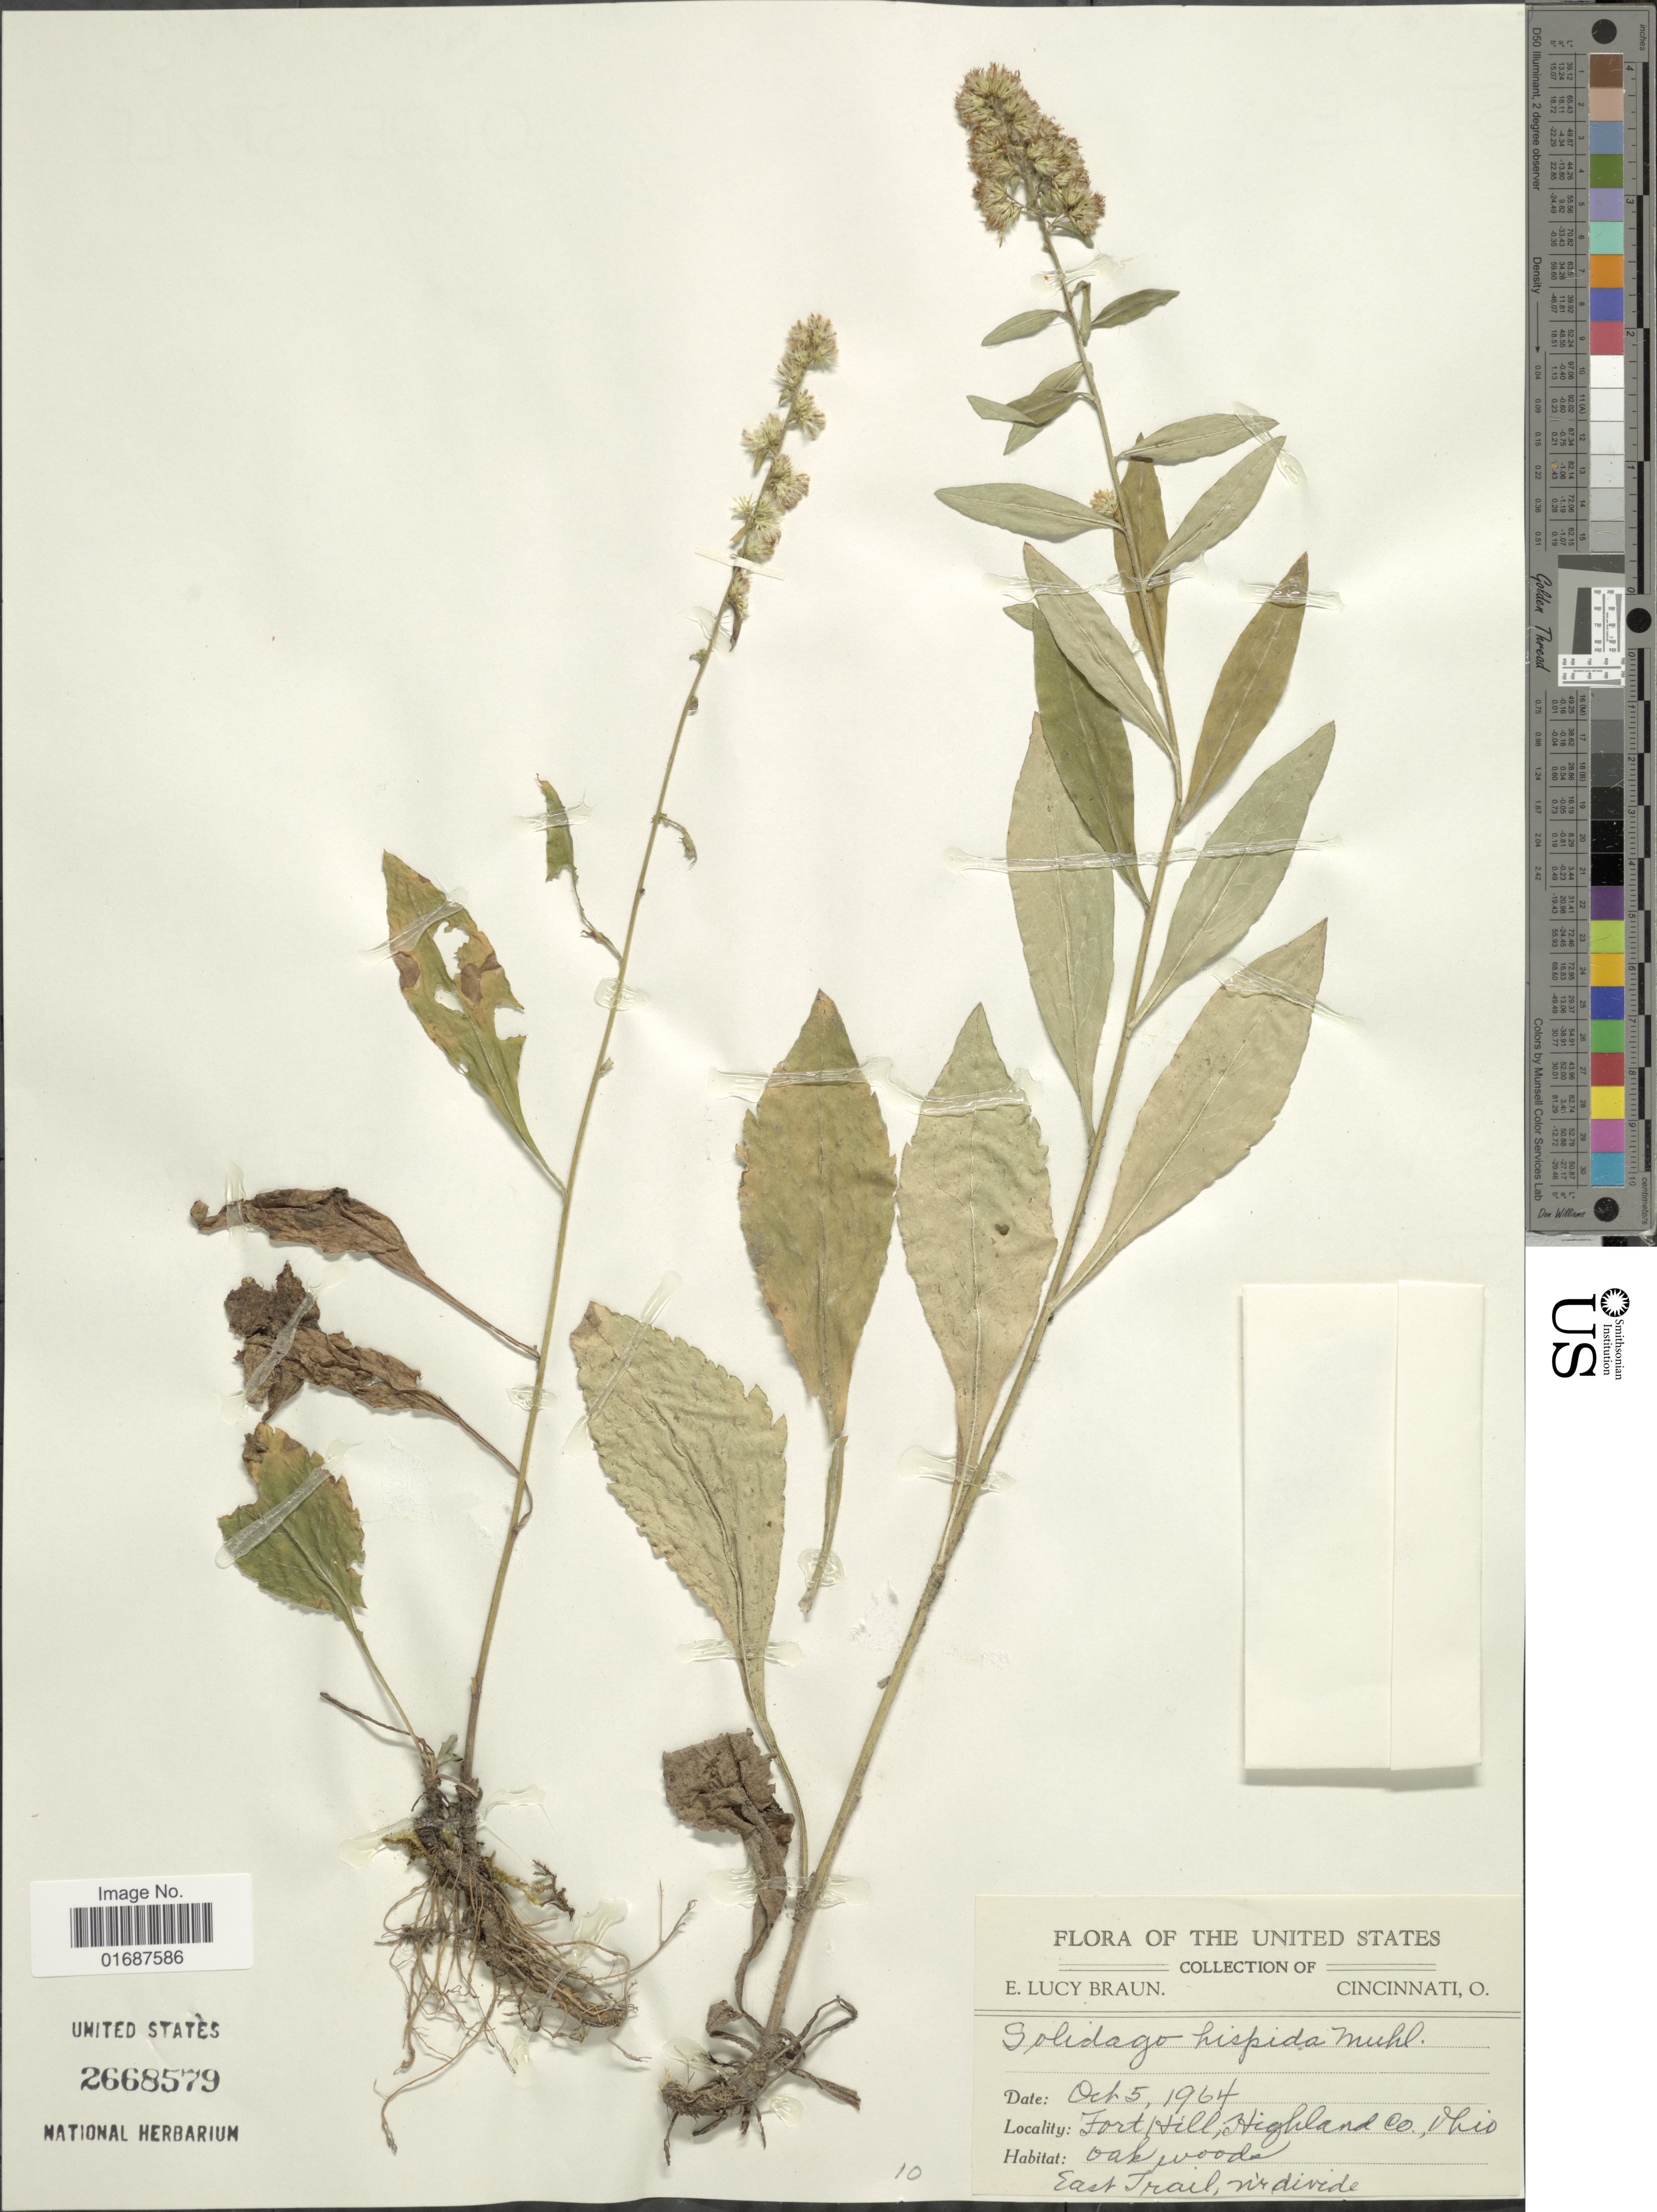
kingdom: Plantae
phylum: Tracheophyta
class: Magnoliopsida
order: Asterales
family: Asteraceae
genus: Solidago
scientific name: Solidago hispida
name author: Muhl. ex Willd.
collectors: E. L. Braun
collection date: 1964-10-05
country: United States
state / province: Ohio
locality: Fort Hill, Highland Co. East Trail, nr divide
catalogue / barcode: US 2668579